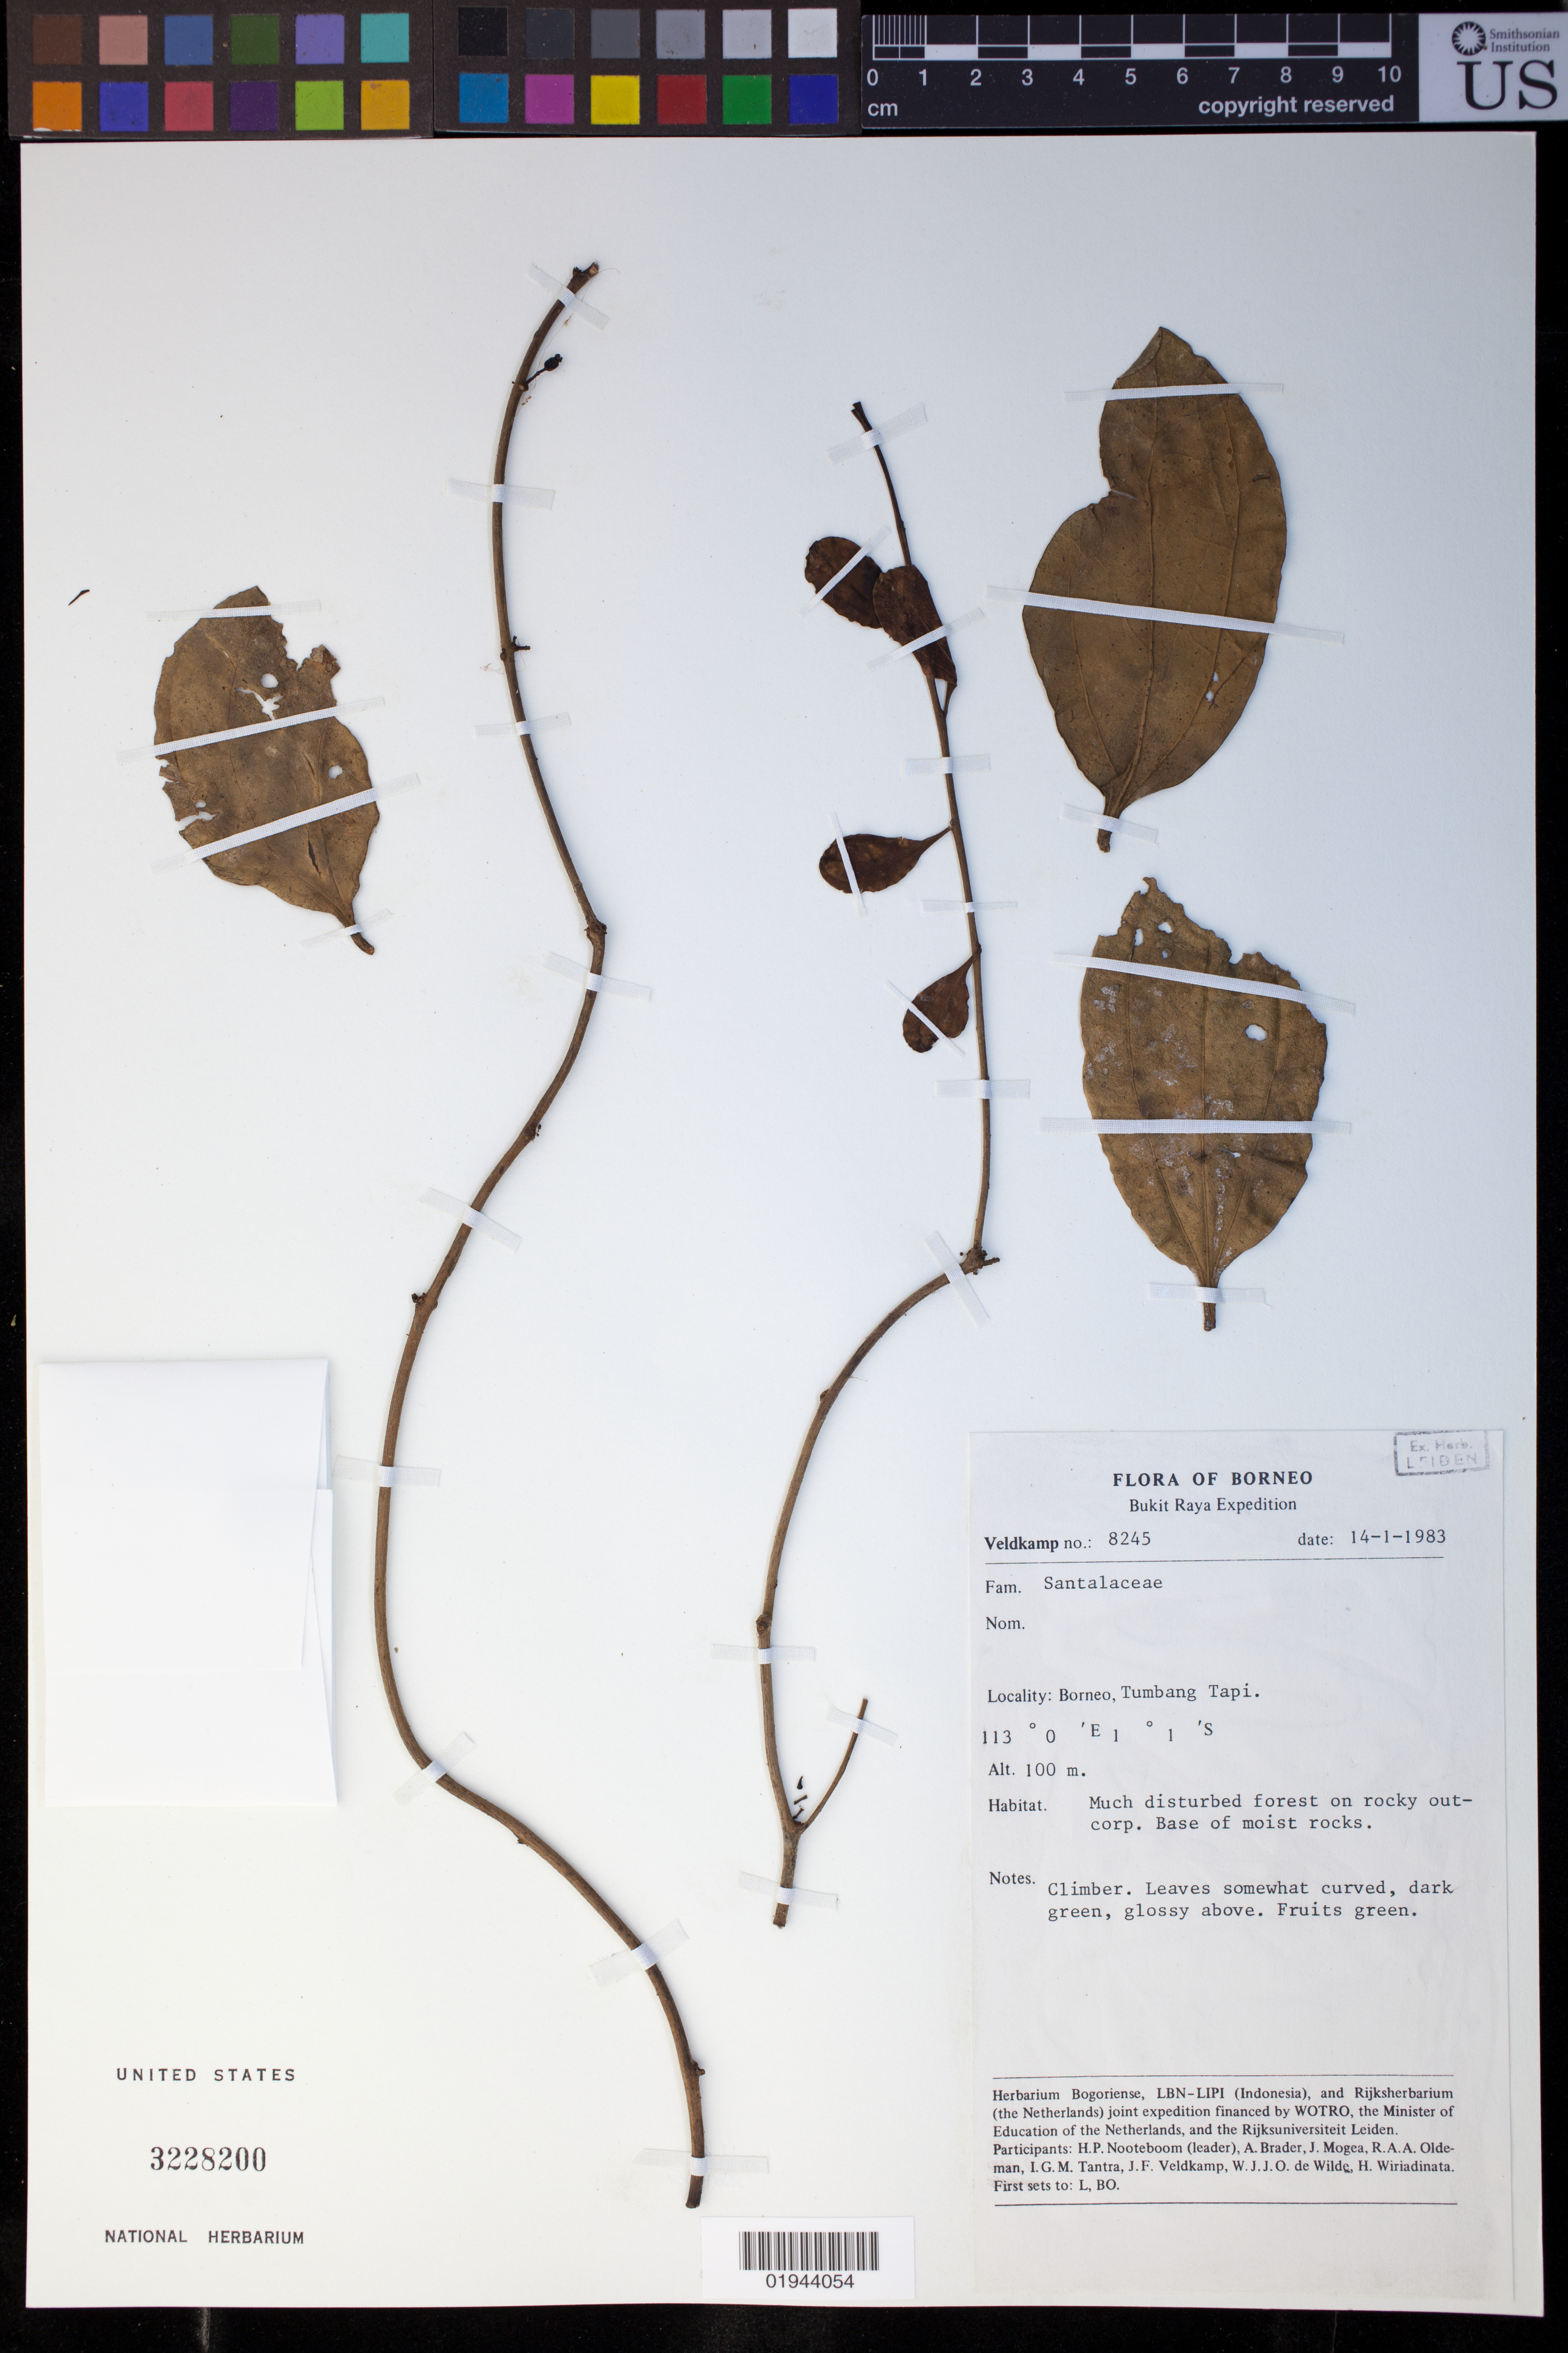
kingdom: Plantae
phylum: Tracheophyta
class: Magnoliopsida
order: Santalales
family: Santalaceae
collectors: J. F. Veldkamp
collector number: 8245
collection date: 1983-01-14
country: Indonesia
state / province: Borneo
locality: Tumbang Tapi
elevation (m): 100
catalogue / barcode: US 3228200